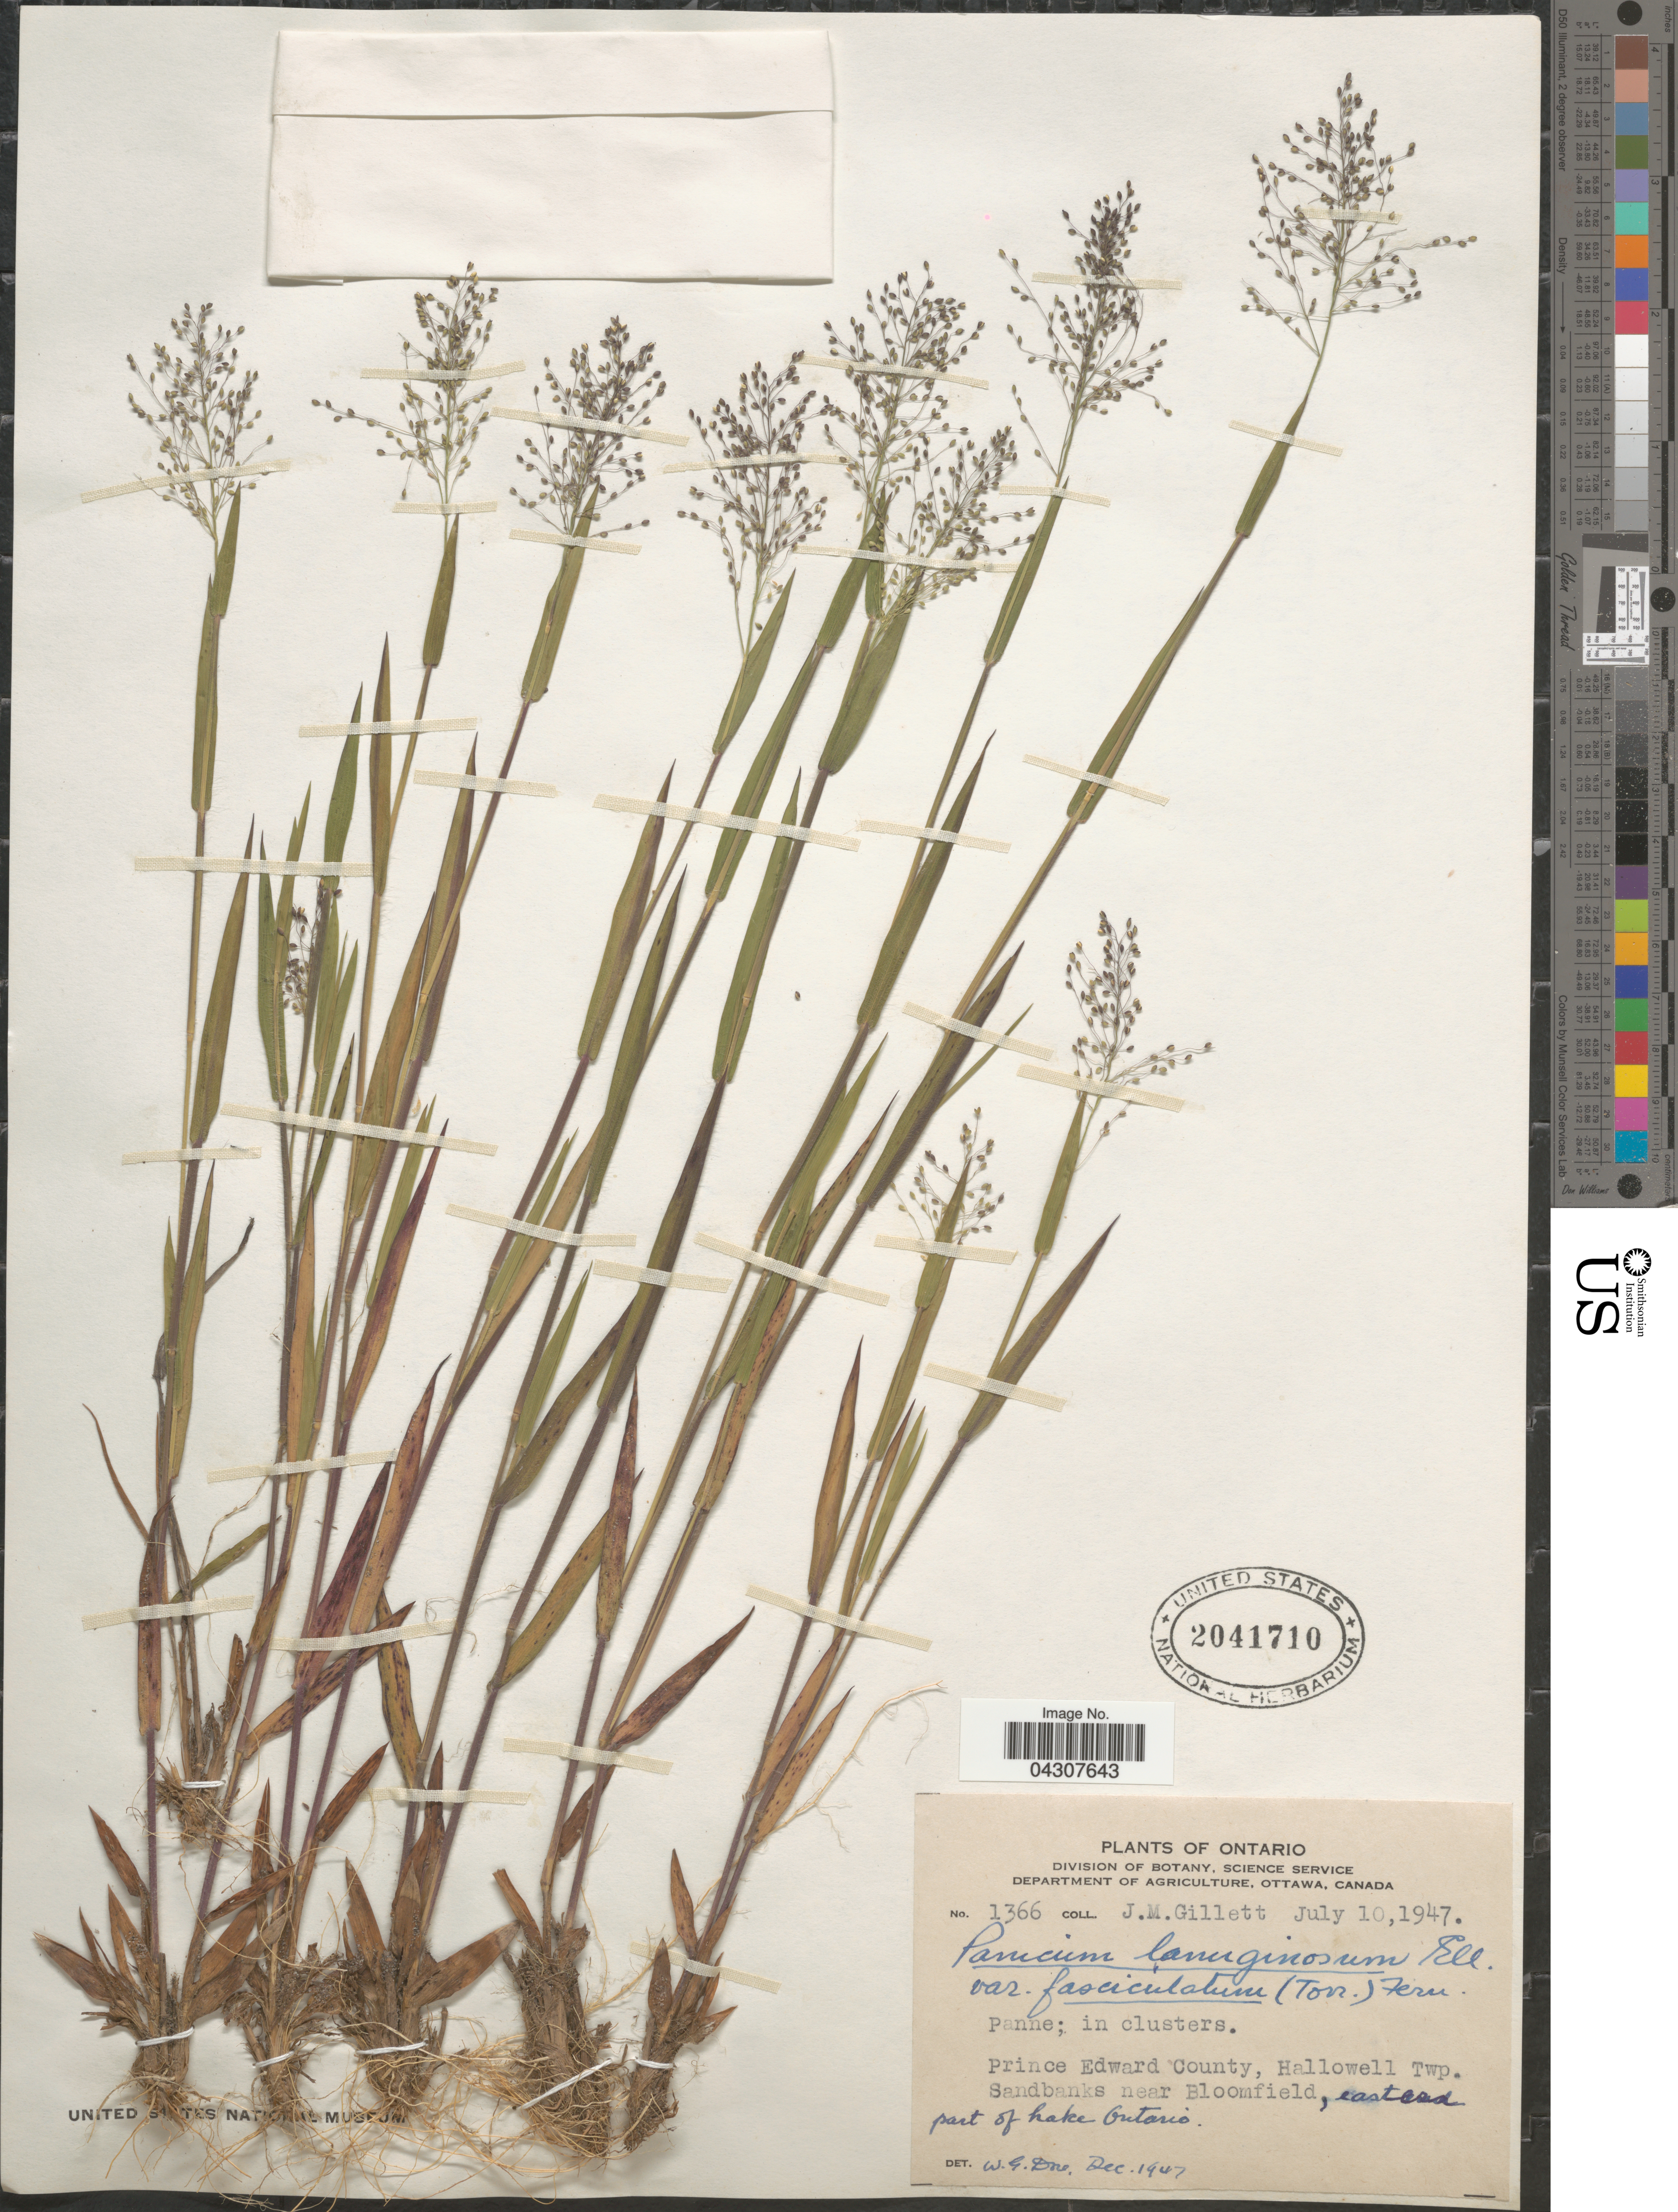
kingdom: Plantae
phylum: Tracheophyta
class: Liliopsida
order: Poales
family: Poaceae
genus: Dichanthelium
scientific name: Dichanthelium acuminatum var. acuminatum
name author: (Sw.) Gould & C.A. Clark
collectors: J. M. Gillet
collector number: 1366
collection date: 1947-07-10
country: Canada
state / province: Ontario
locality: Prince Edward County, Hallowell Twp. Sandbanks near Bloomfield, eastern part of Lake Ontario.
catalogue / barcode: US 2041710